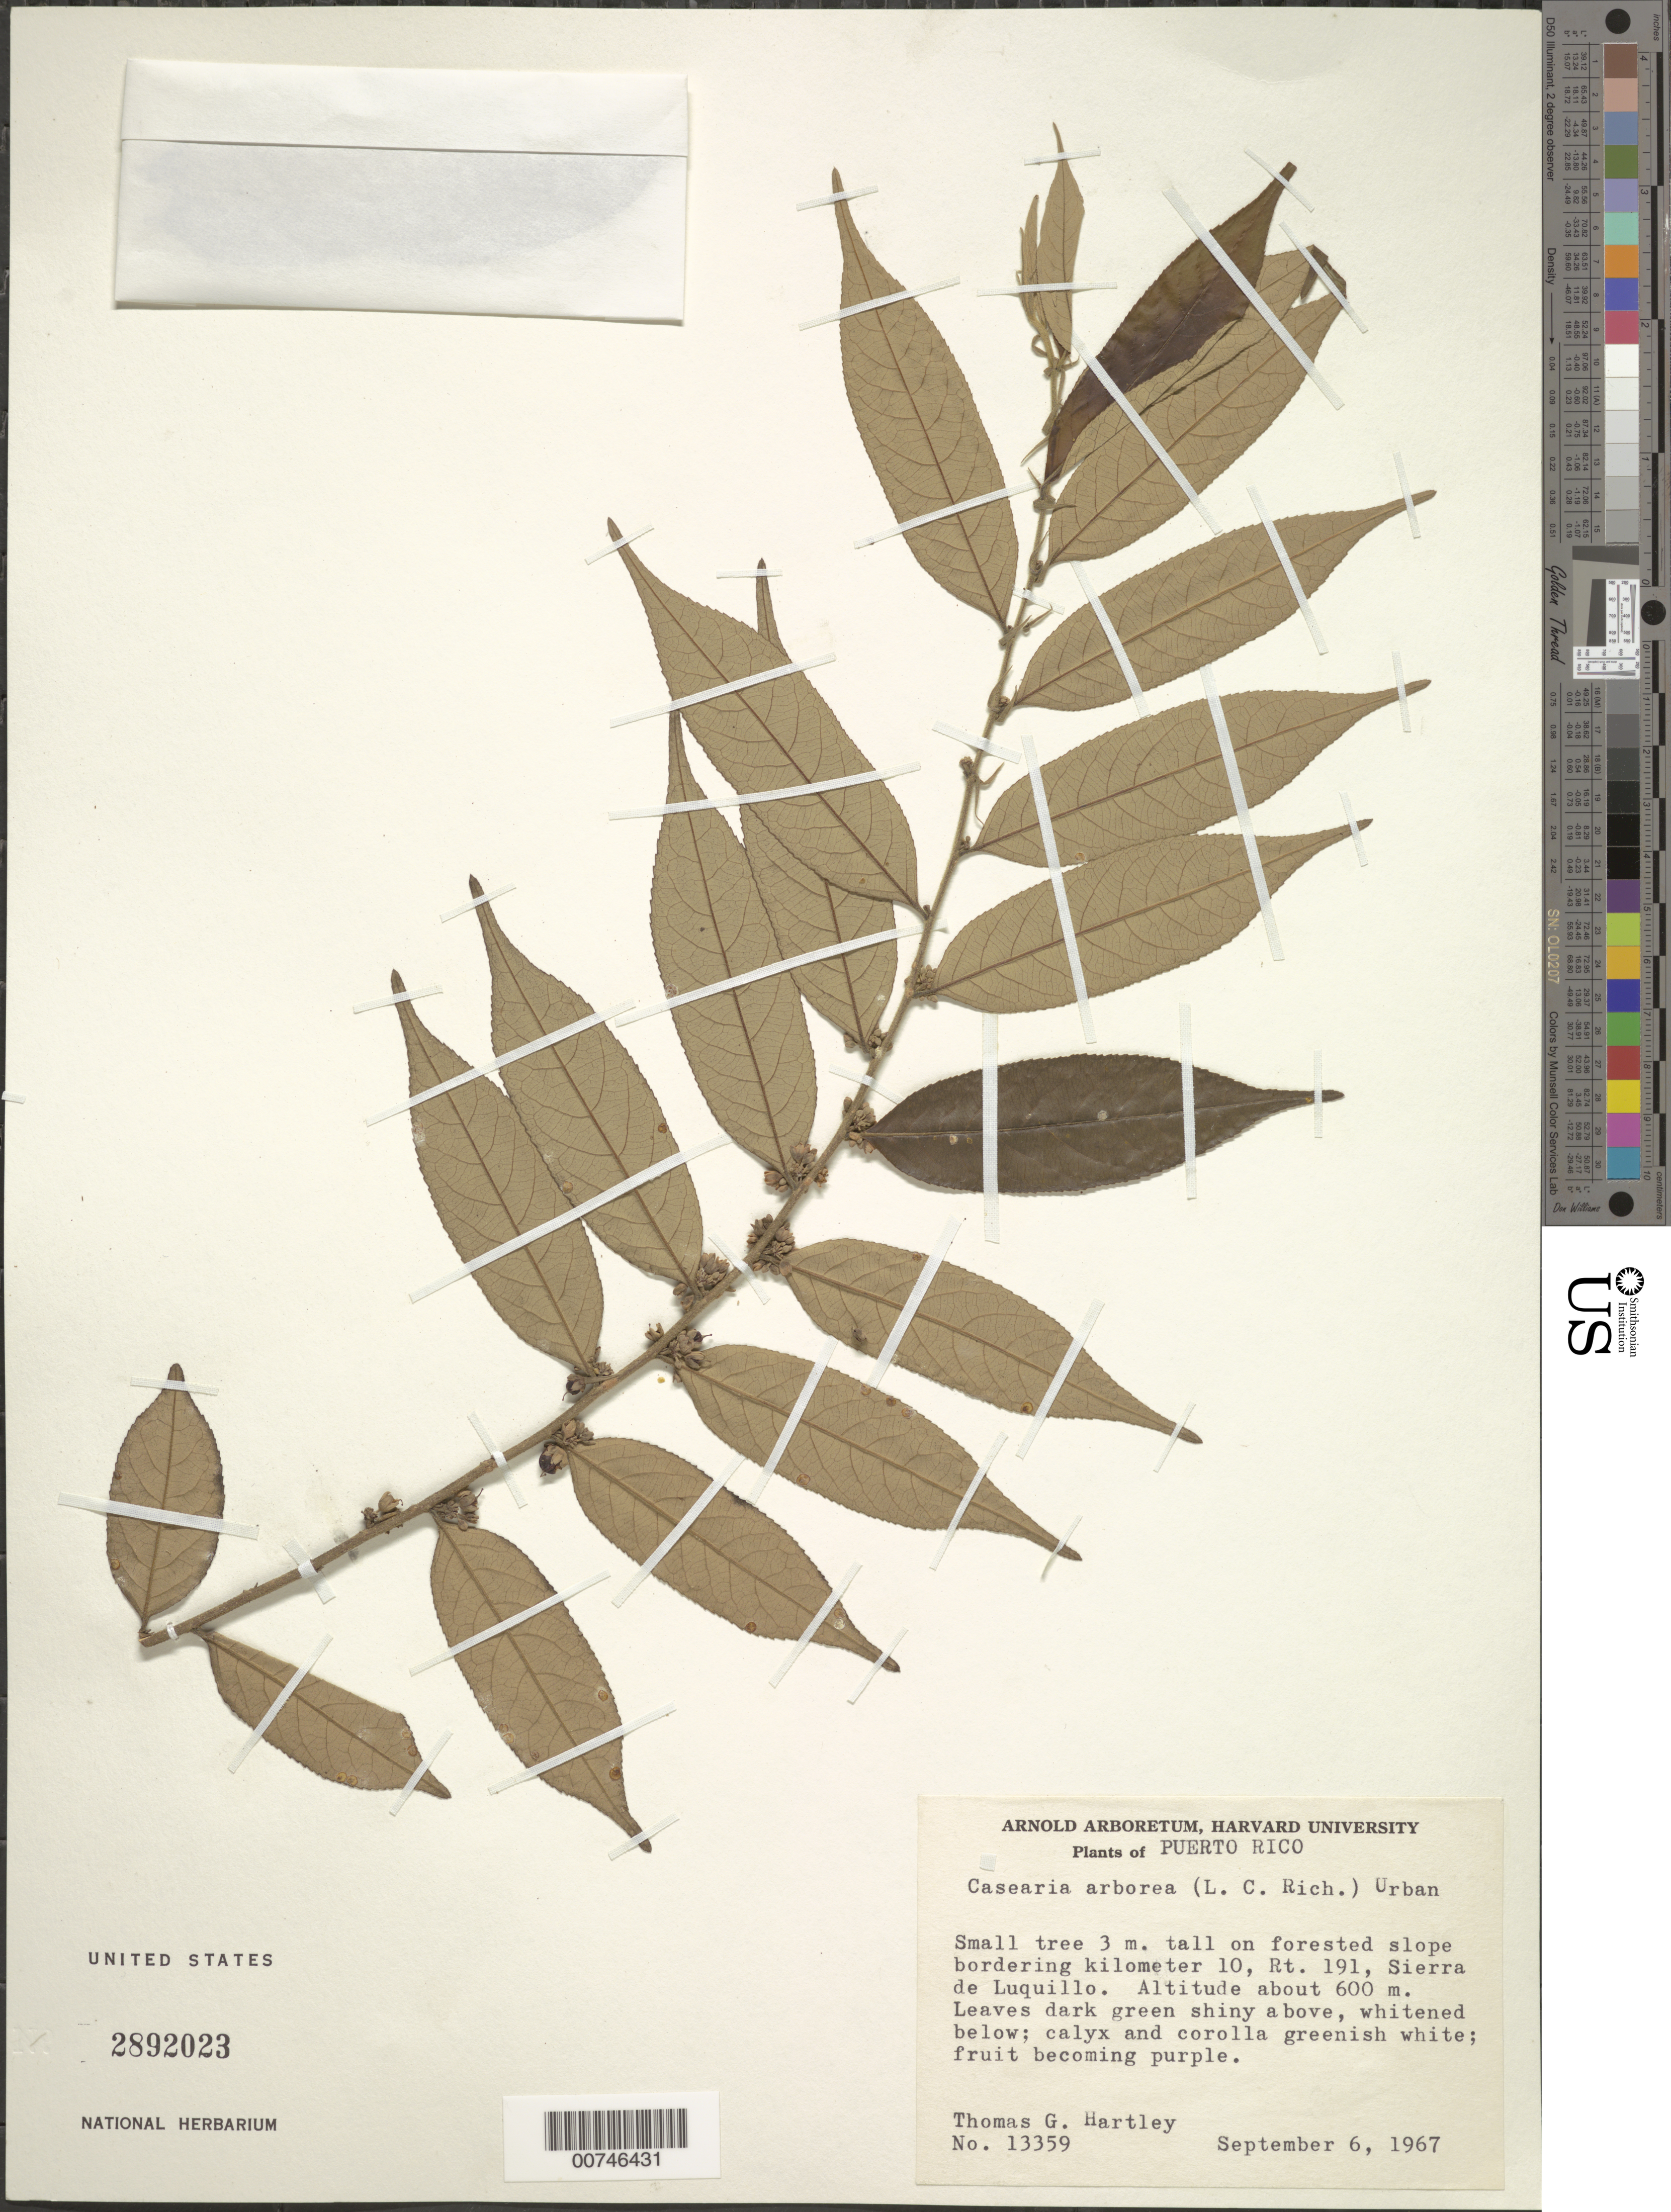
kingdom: Plantae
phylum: Tracheophyta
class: Magnoliopsida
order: Malpighiales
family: Salicaceae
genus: Casearia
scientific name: Casearia arborea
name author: (Rich.) Urb.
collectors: T. G. Hartley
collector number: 13359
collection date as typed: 06 Sep 1967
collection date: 1967-09-06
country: Puerto Rico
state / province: Luquillo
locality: Bordering km 10, Rt 191, Sierra de Luquillo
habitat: On forested slope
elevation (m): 600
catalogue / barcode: US 2892023